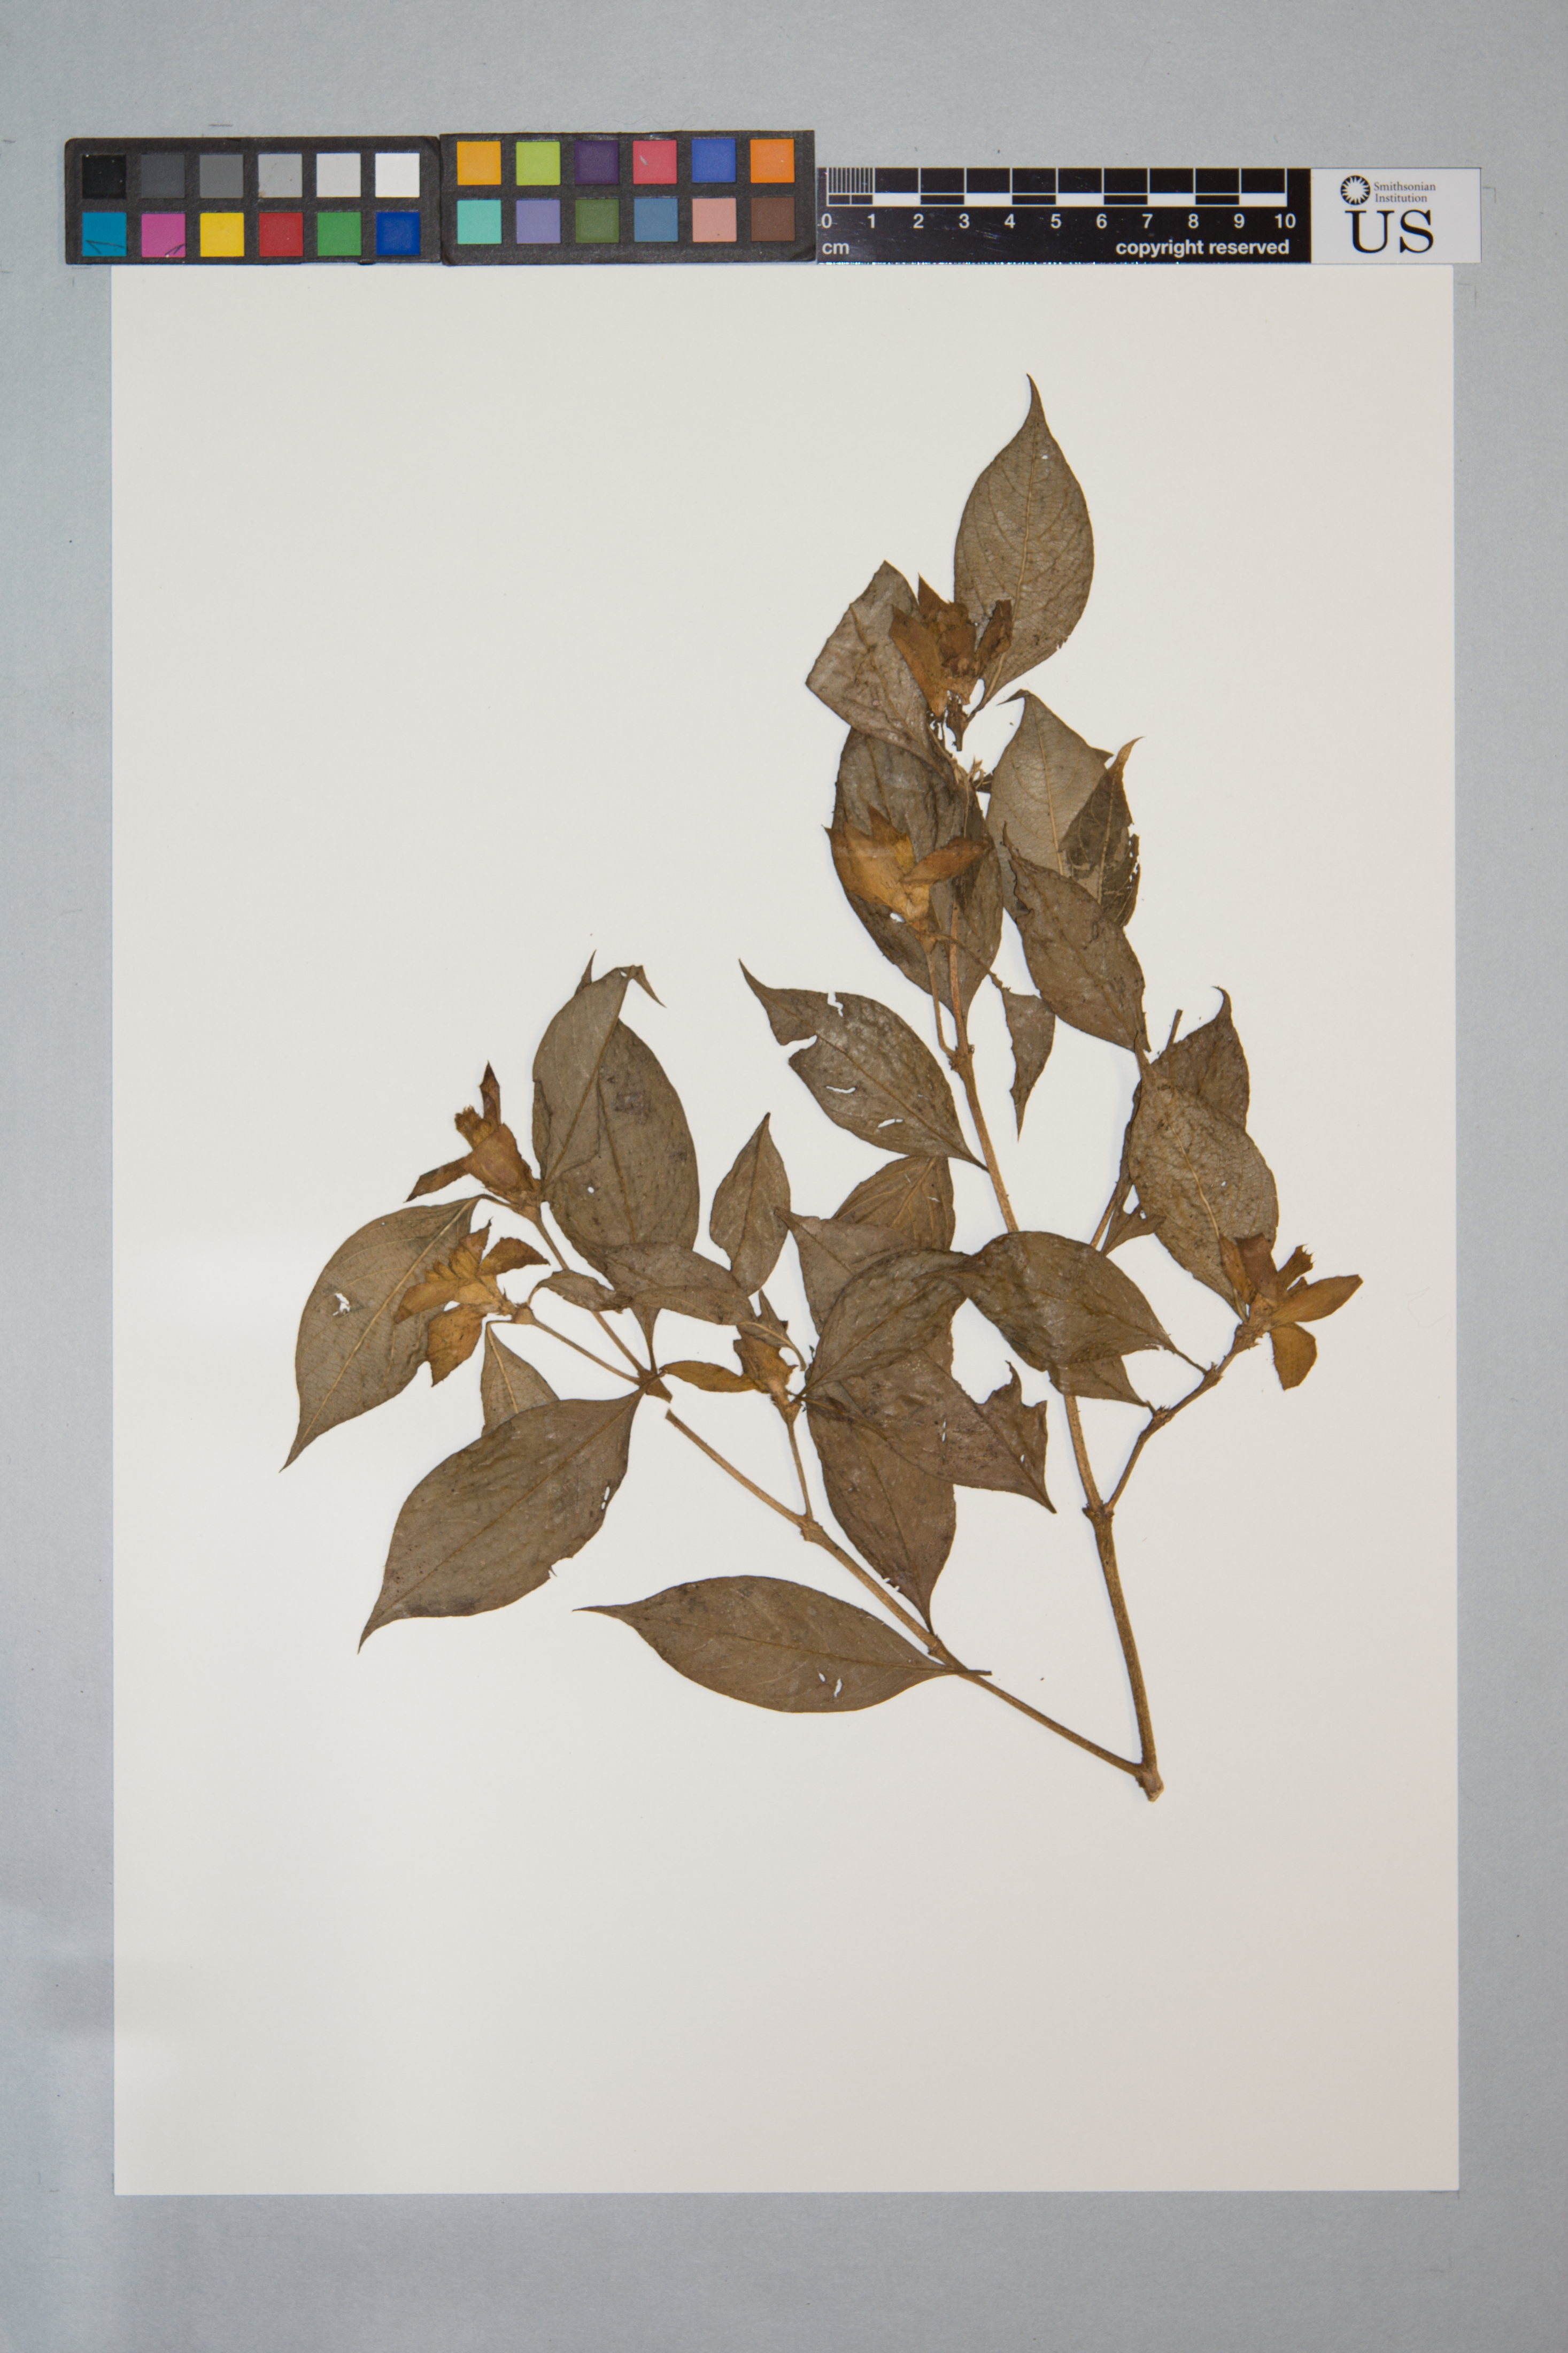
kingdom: Plantae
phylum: Tracheophyta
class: Magnoliopsida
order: Gentianales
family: Rubiaceae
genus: Psychotria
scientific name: Psychotria potaroensis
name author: (Sandwith) Steyerm.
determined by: Kirkbride, J. H.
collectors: J. J. Pipoly & G. Gharbarran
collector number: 10923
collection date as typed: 2 March 1987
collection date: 1987-03-02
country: Guyana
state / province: Cuyuni-Mazaruni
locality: Ayanganna Plateau; Koatse River valley; ± 2 km E of base camp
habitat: Tall evergreen forest; dominants: Dicymbe, Pentaclethra. On steep slopes, brown loamy sand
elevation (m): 550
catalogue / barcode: US 3214953